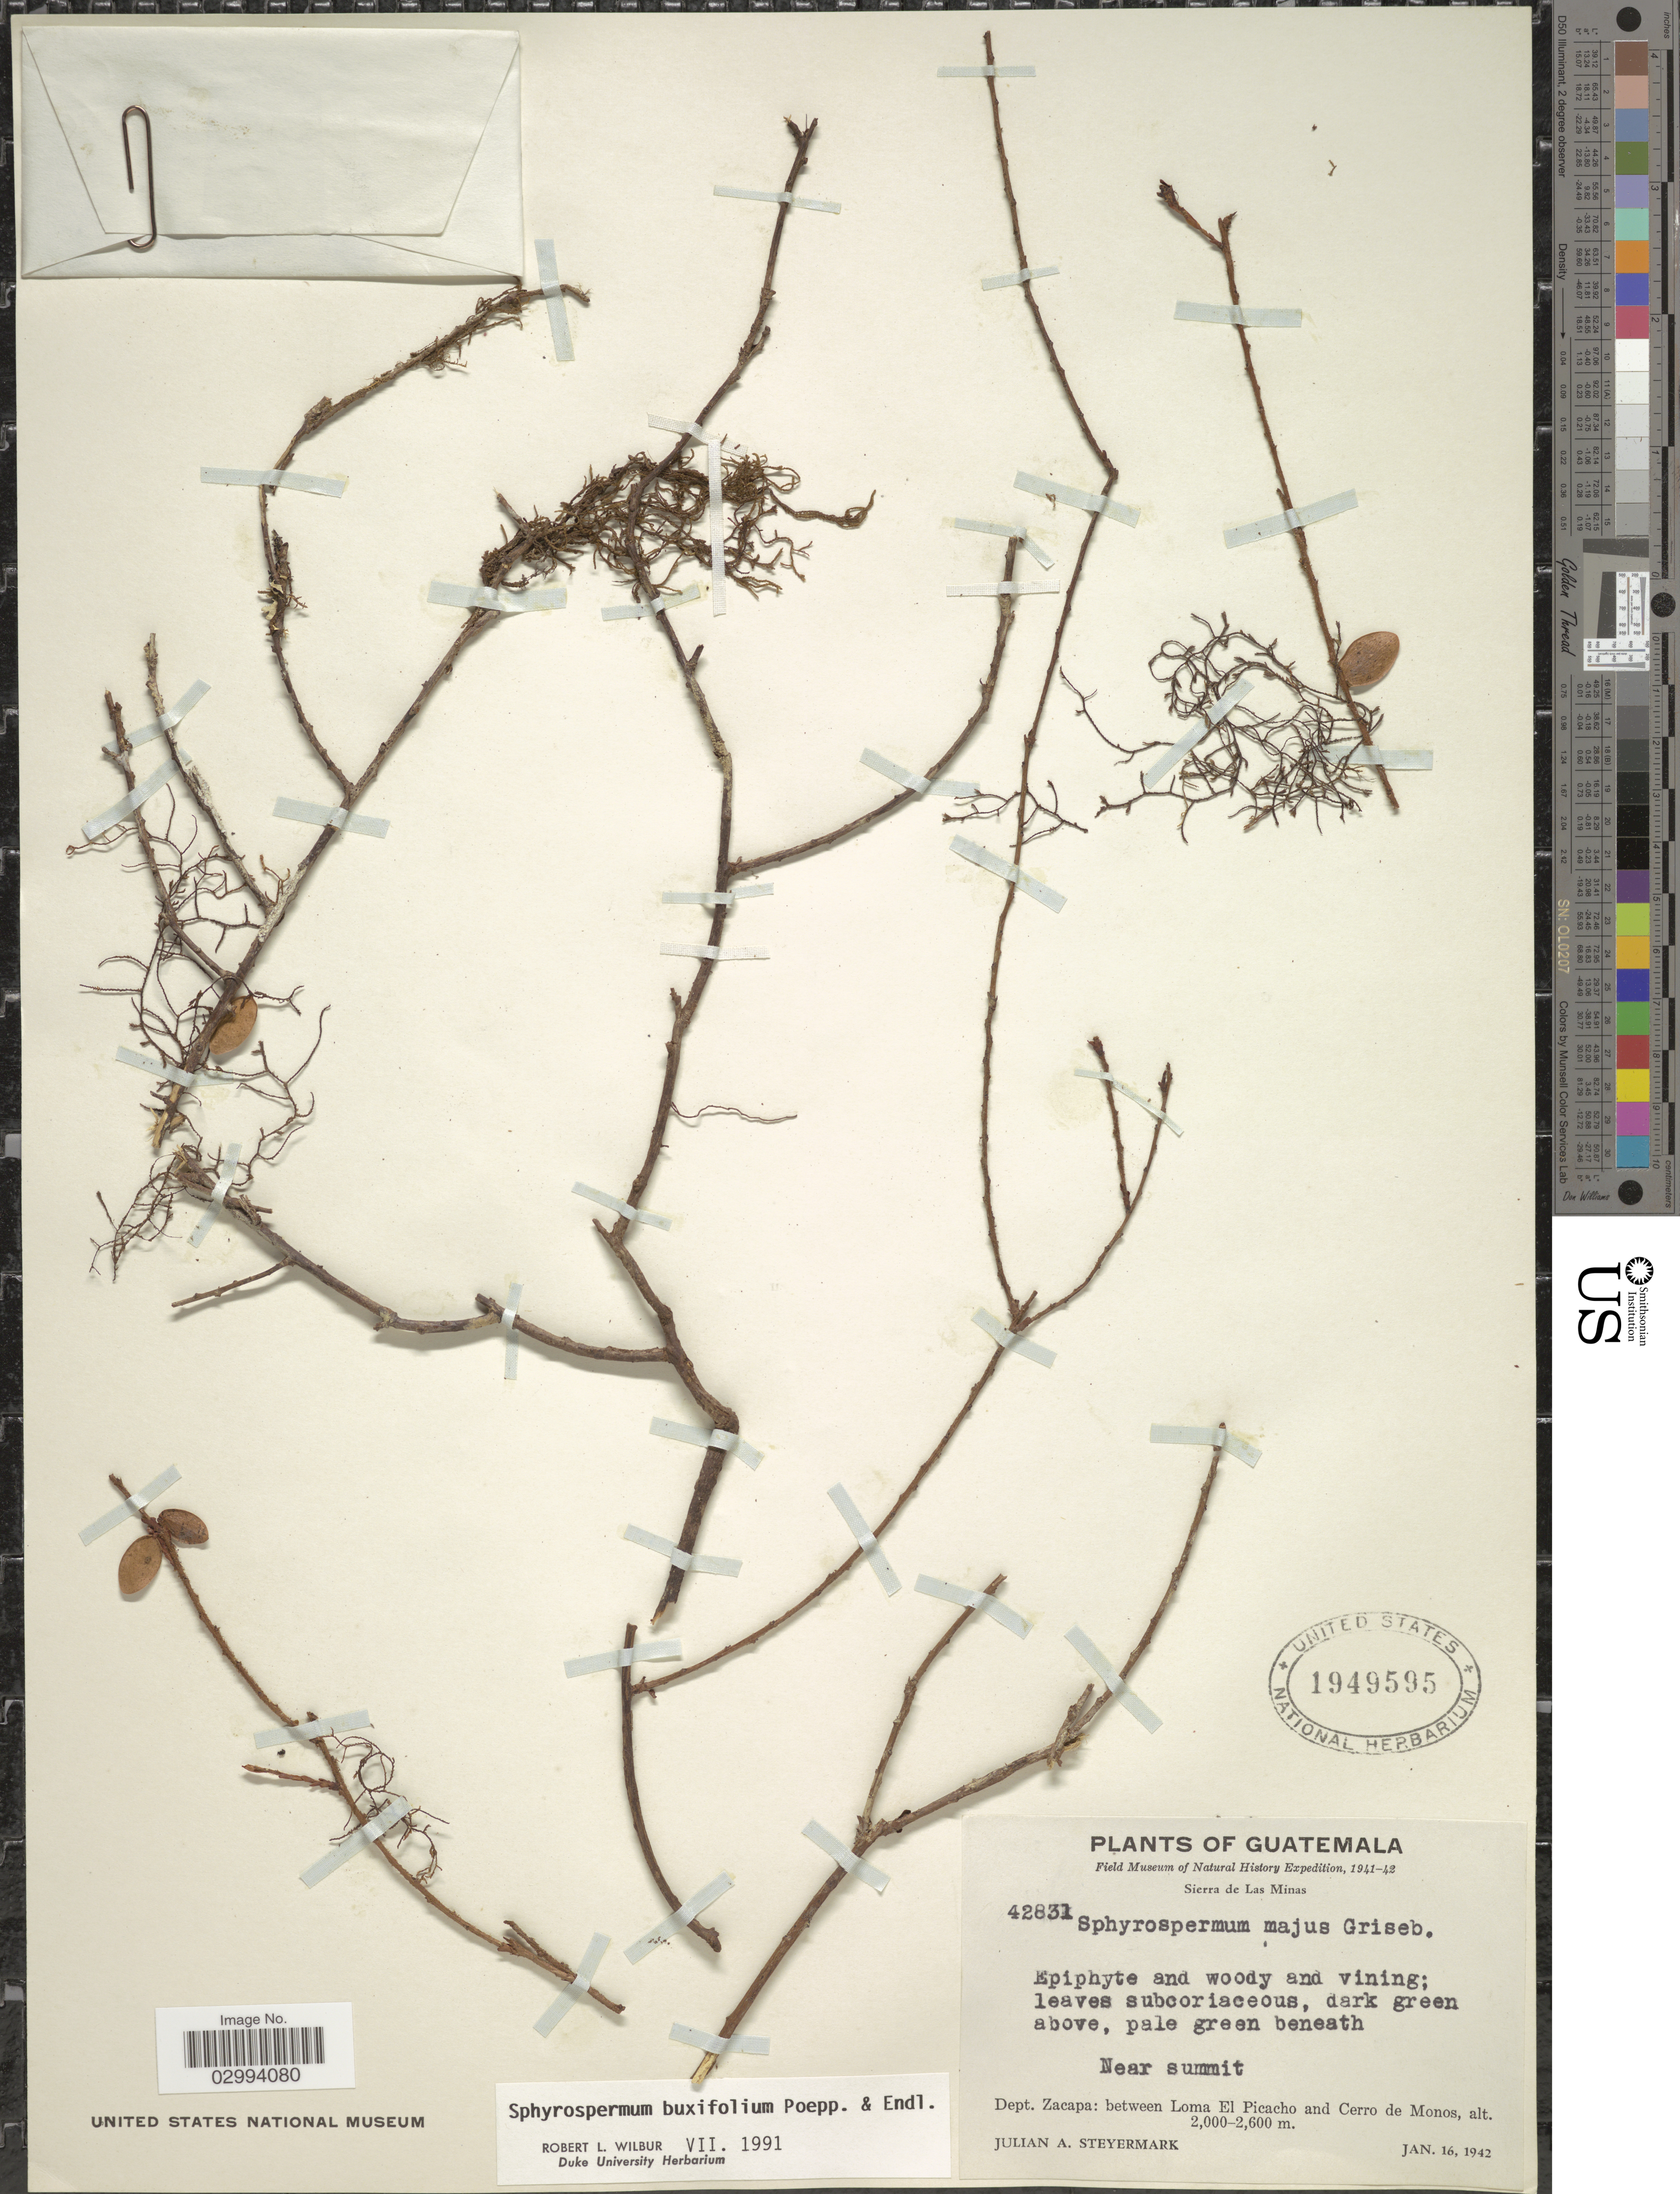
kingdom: Plantae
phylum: Tracheophyta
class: Magnoliopsida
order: Ericales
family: Ericaceae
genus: Sphyrospermum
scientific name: Sphyrospermum buxifolium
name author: Poepp. & Endl.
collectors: J. Steyermark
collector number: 42831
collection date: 1942-01-16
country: Guatemala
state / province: Zacapa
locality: Sierra de Las Minas, Dept. Zacapa: between Loma El Picacho and Cerro de Monos. Near summit.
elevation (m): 2000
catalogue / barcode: US 1949595